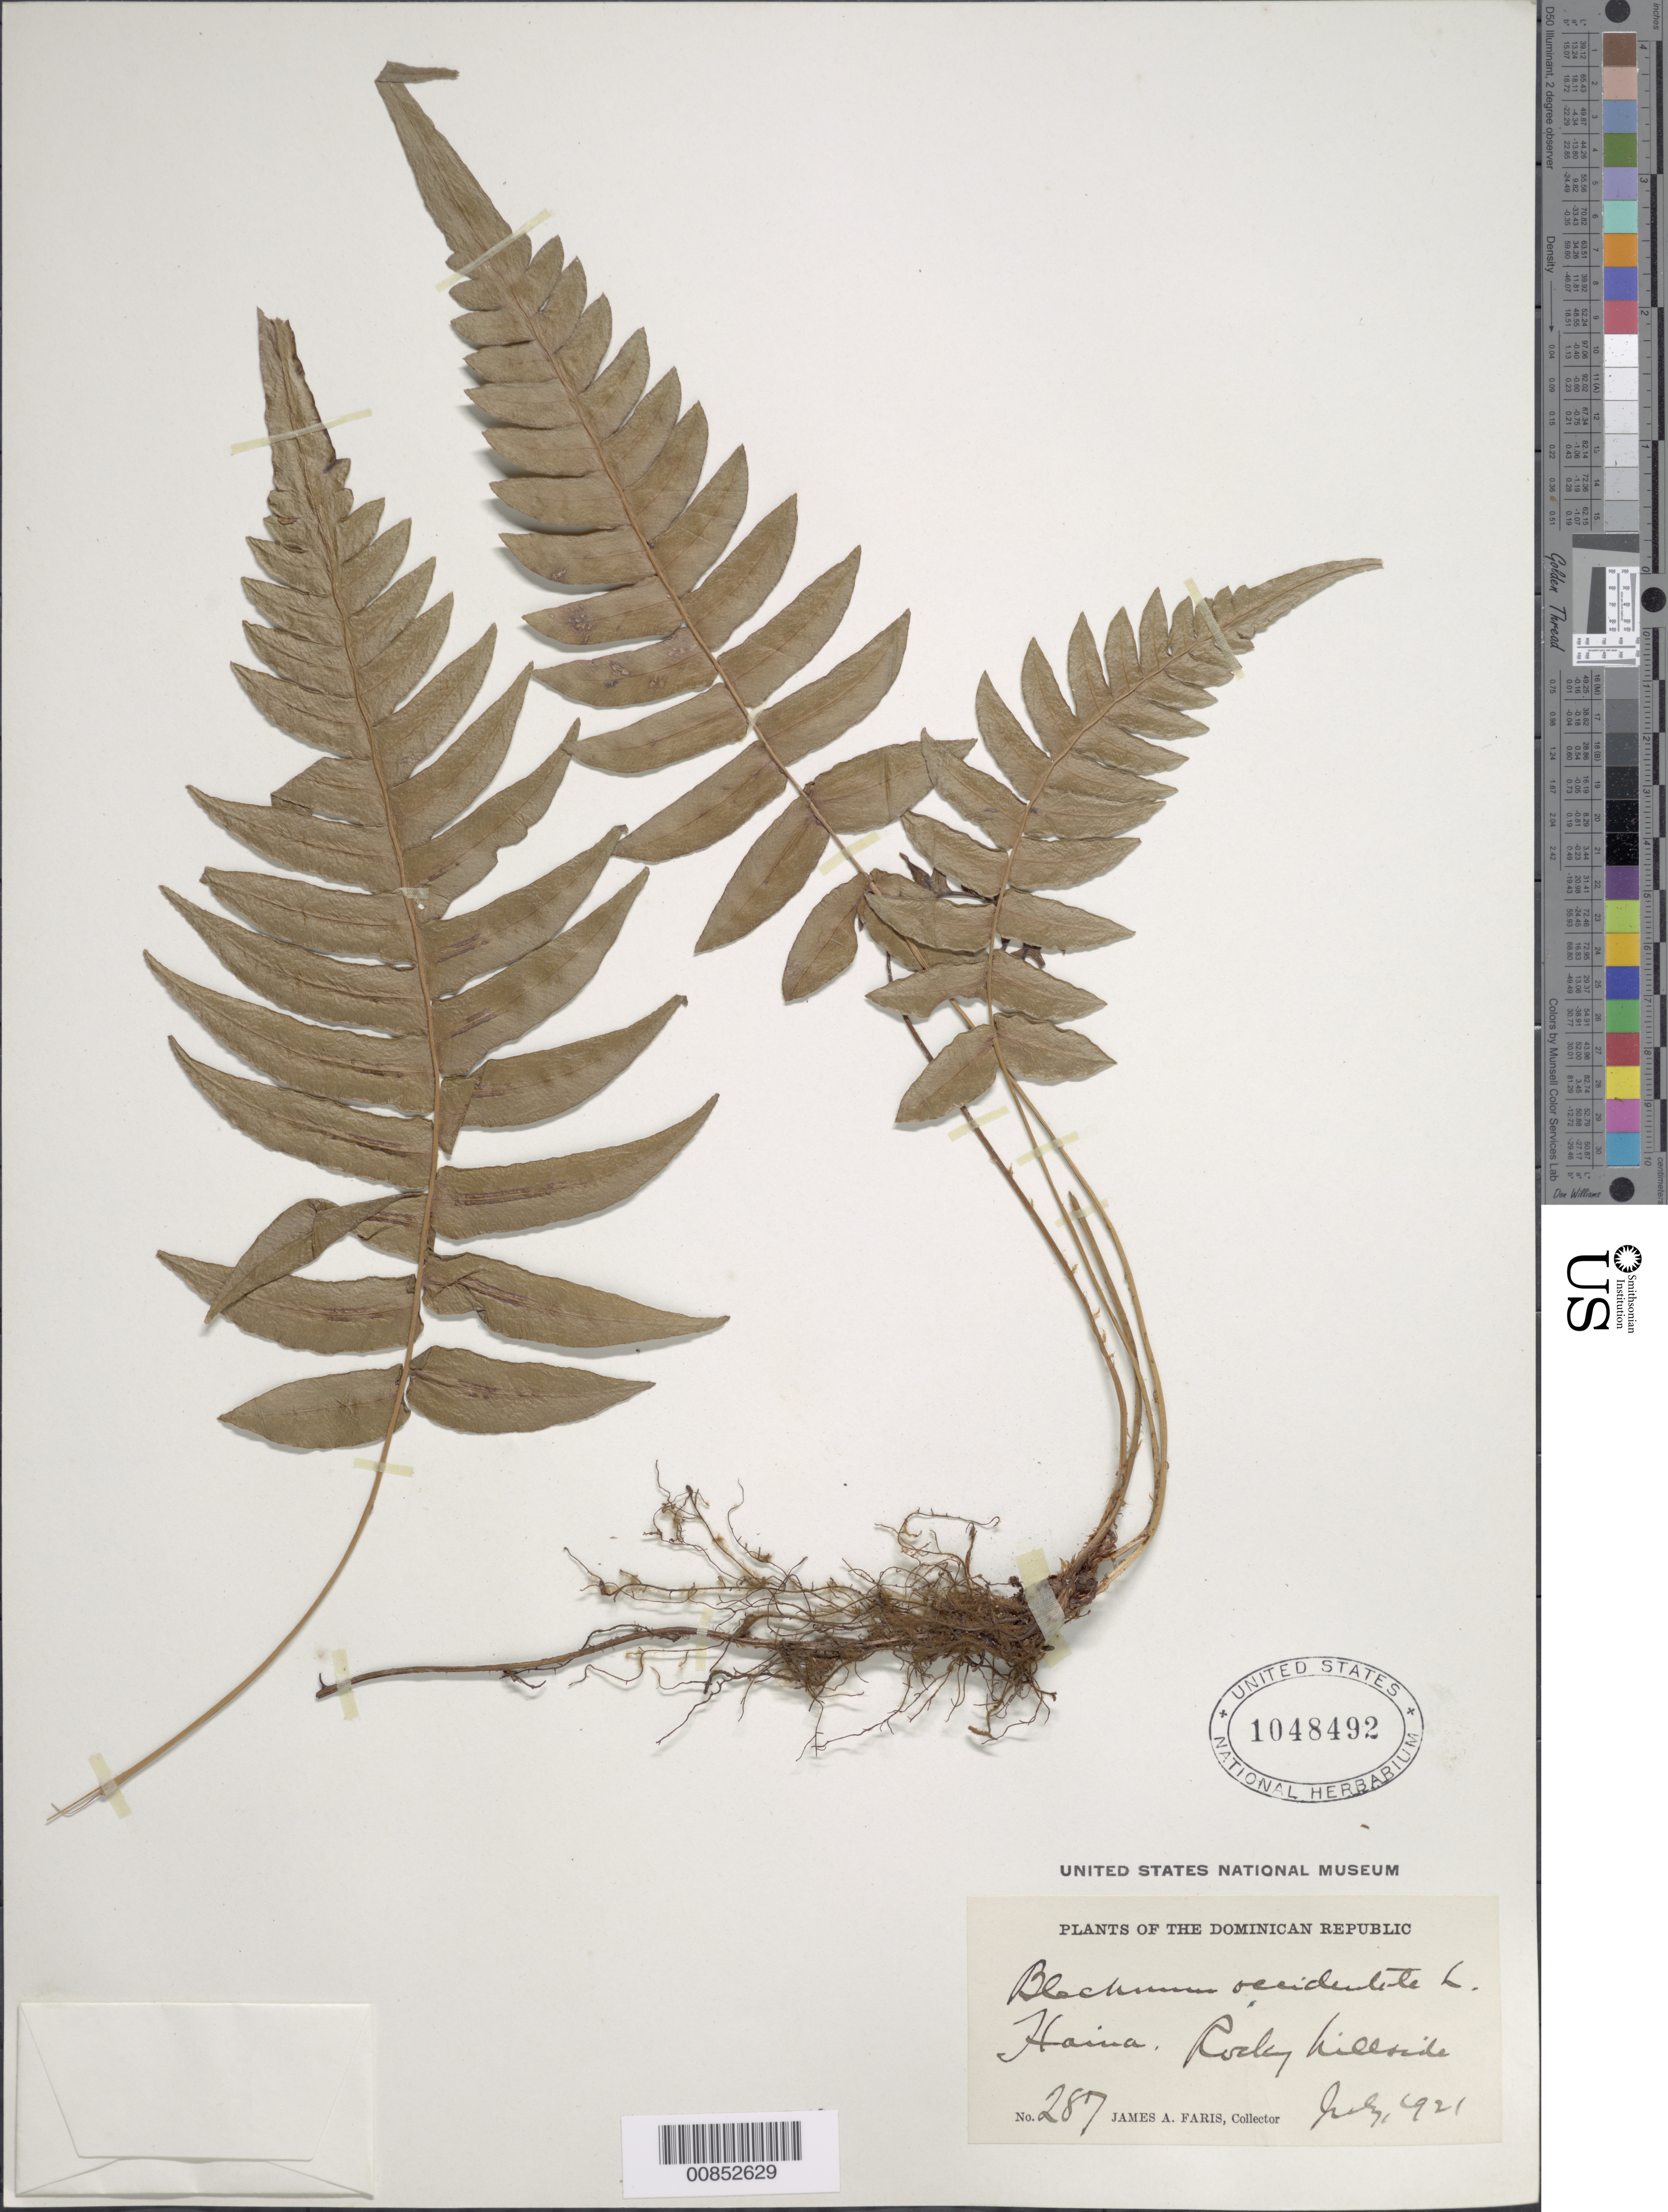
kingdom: Plantae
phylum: Tracheophyta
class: Polypodiopsida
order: Polypodiales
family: Blechnaceae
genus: Blechnum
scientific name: Blechnum occidentale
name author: L.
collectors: J. Faris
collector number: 287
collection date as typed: Jul 1921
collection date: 1921-07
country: Dominican Republic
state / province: San Cristóbal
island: Hispaniola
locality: Haina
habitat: Rocky hillside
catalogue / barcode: US 1048492